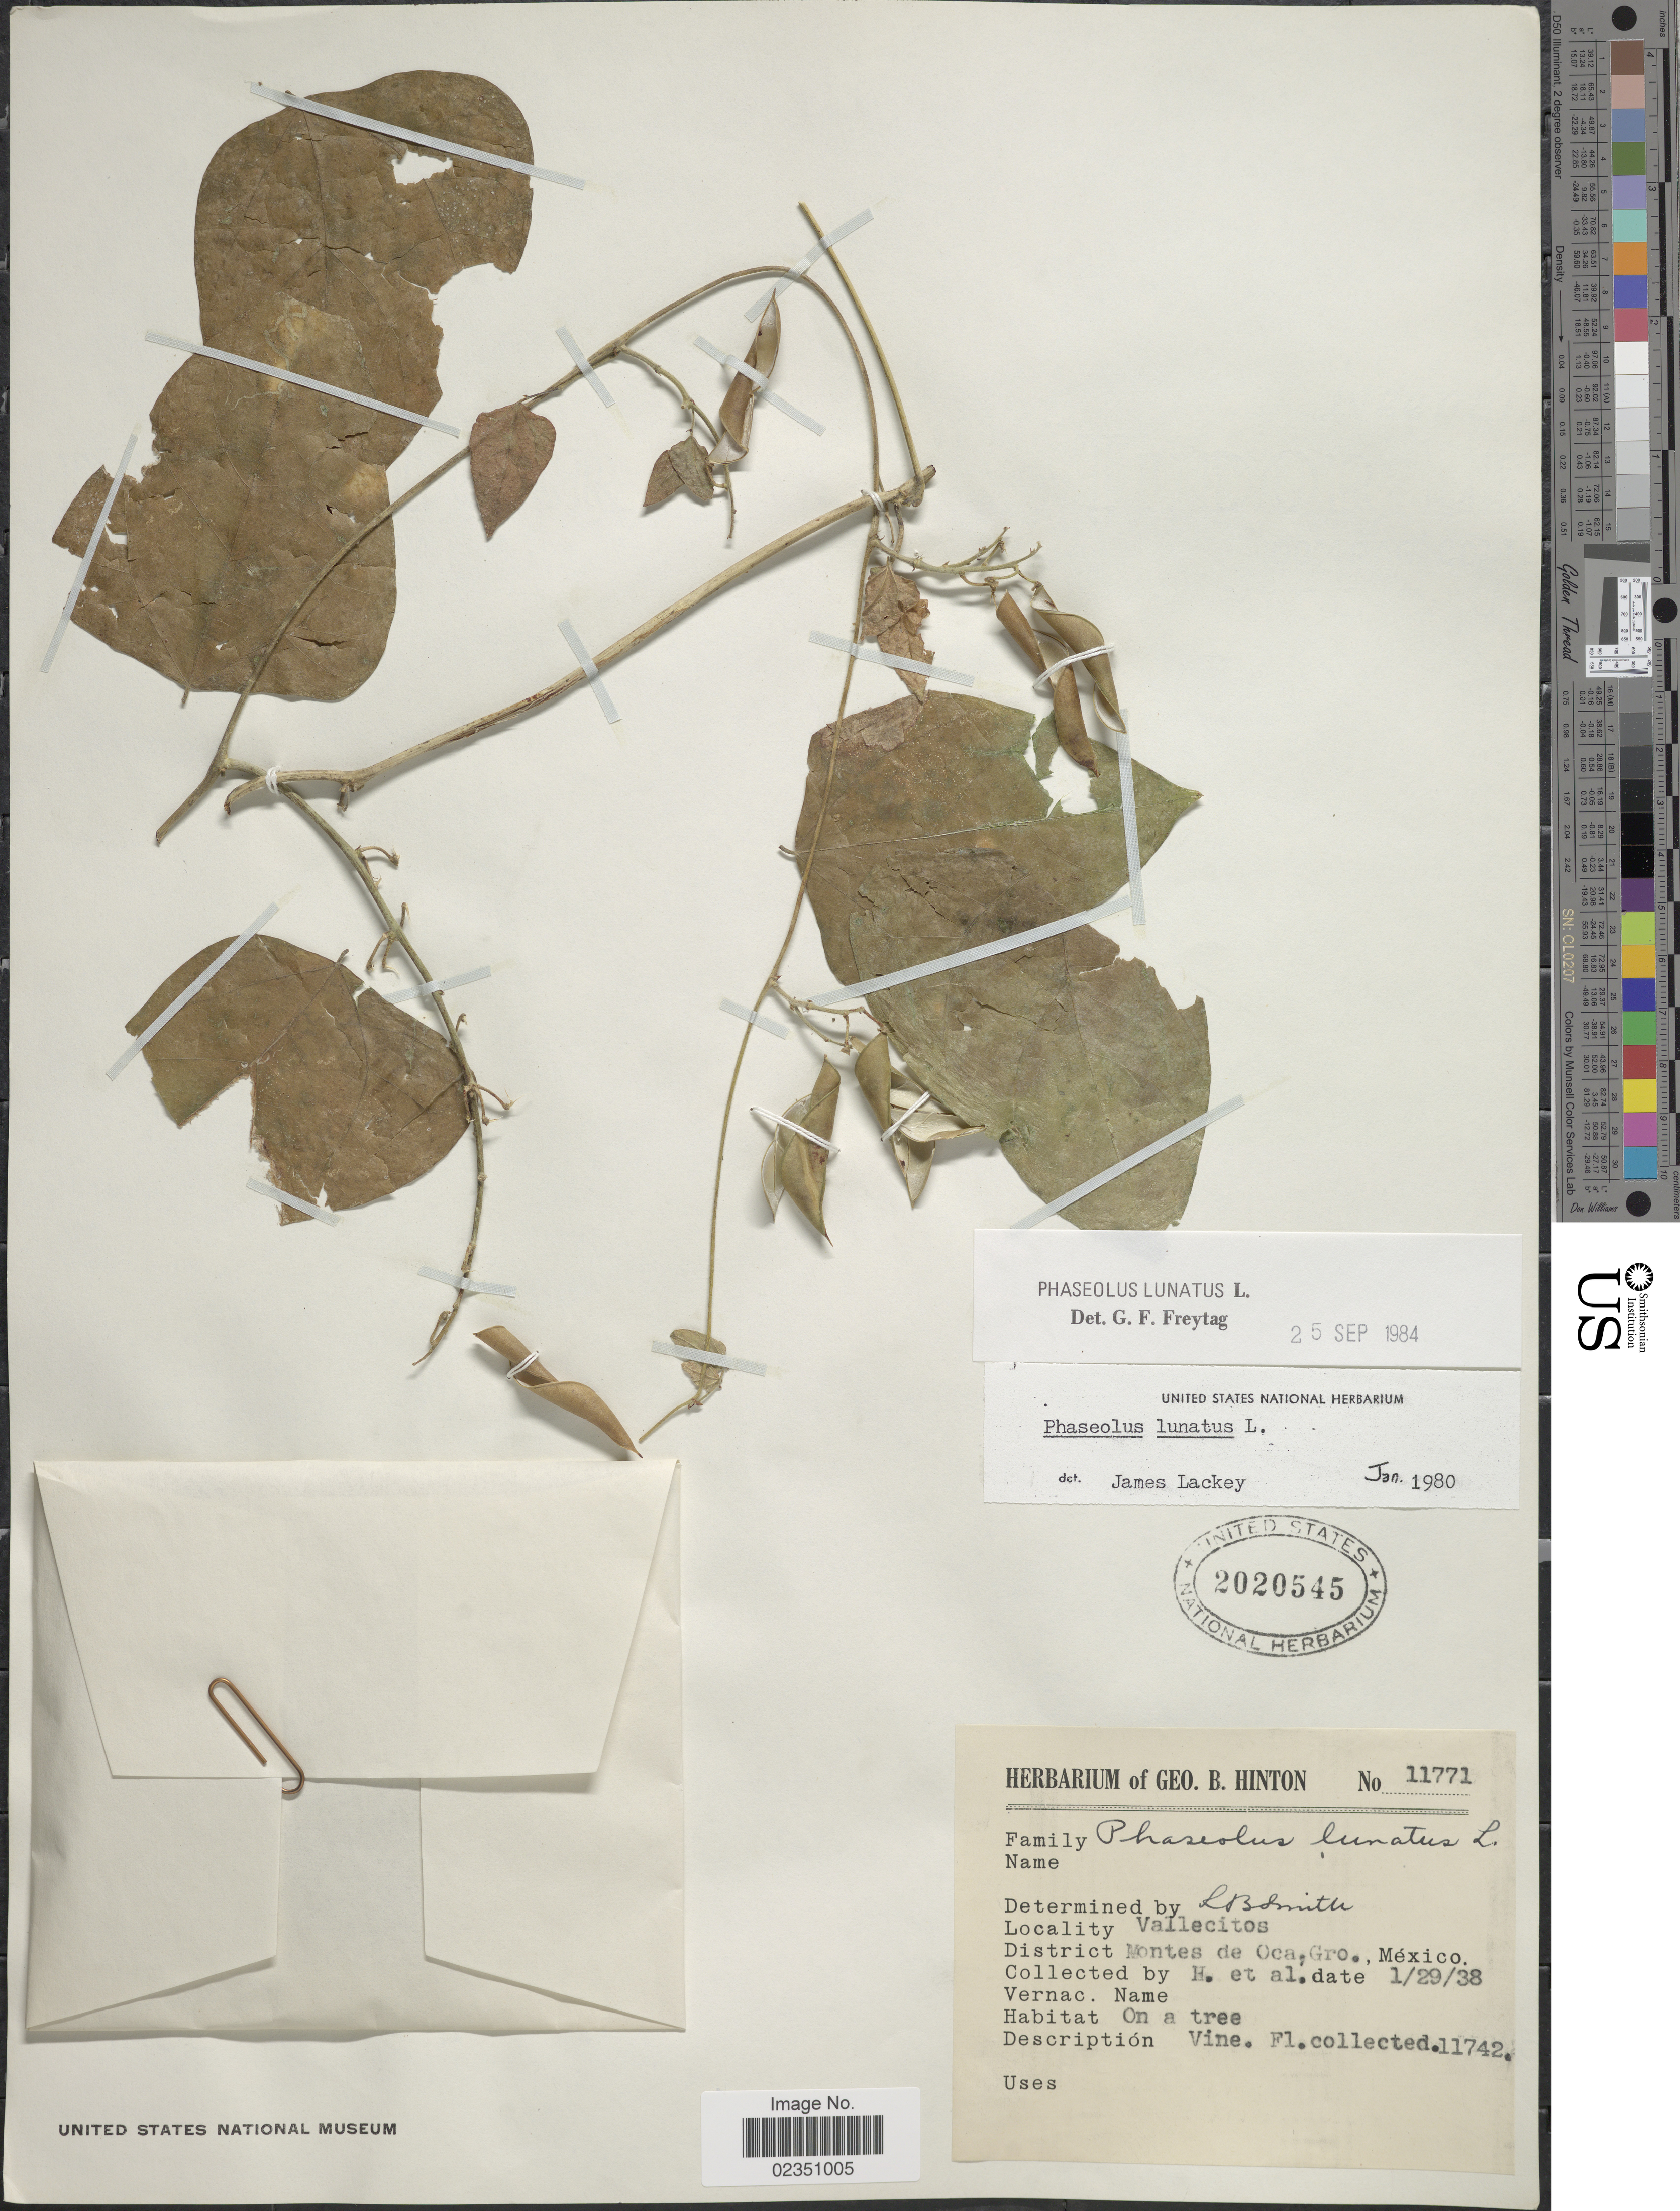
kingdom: Plantae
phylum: Tracheophyta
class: Magnoliopsida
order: Fabales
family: Fabaceae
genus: Phaseolus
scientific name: Phaseolus lunatus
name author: L.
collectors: G. B. Hinton & et al.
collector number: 11771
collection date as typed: Transcribed d/m/y: 29/1/38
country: Mexico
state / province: Guerrero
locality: Vallecitos, District Montes de Oca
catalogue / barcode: US 2020545